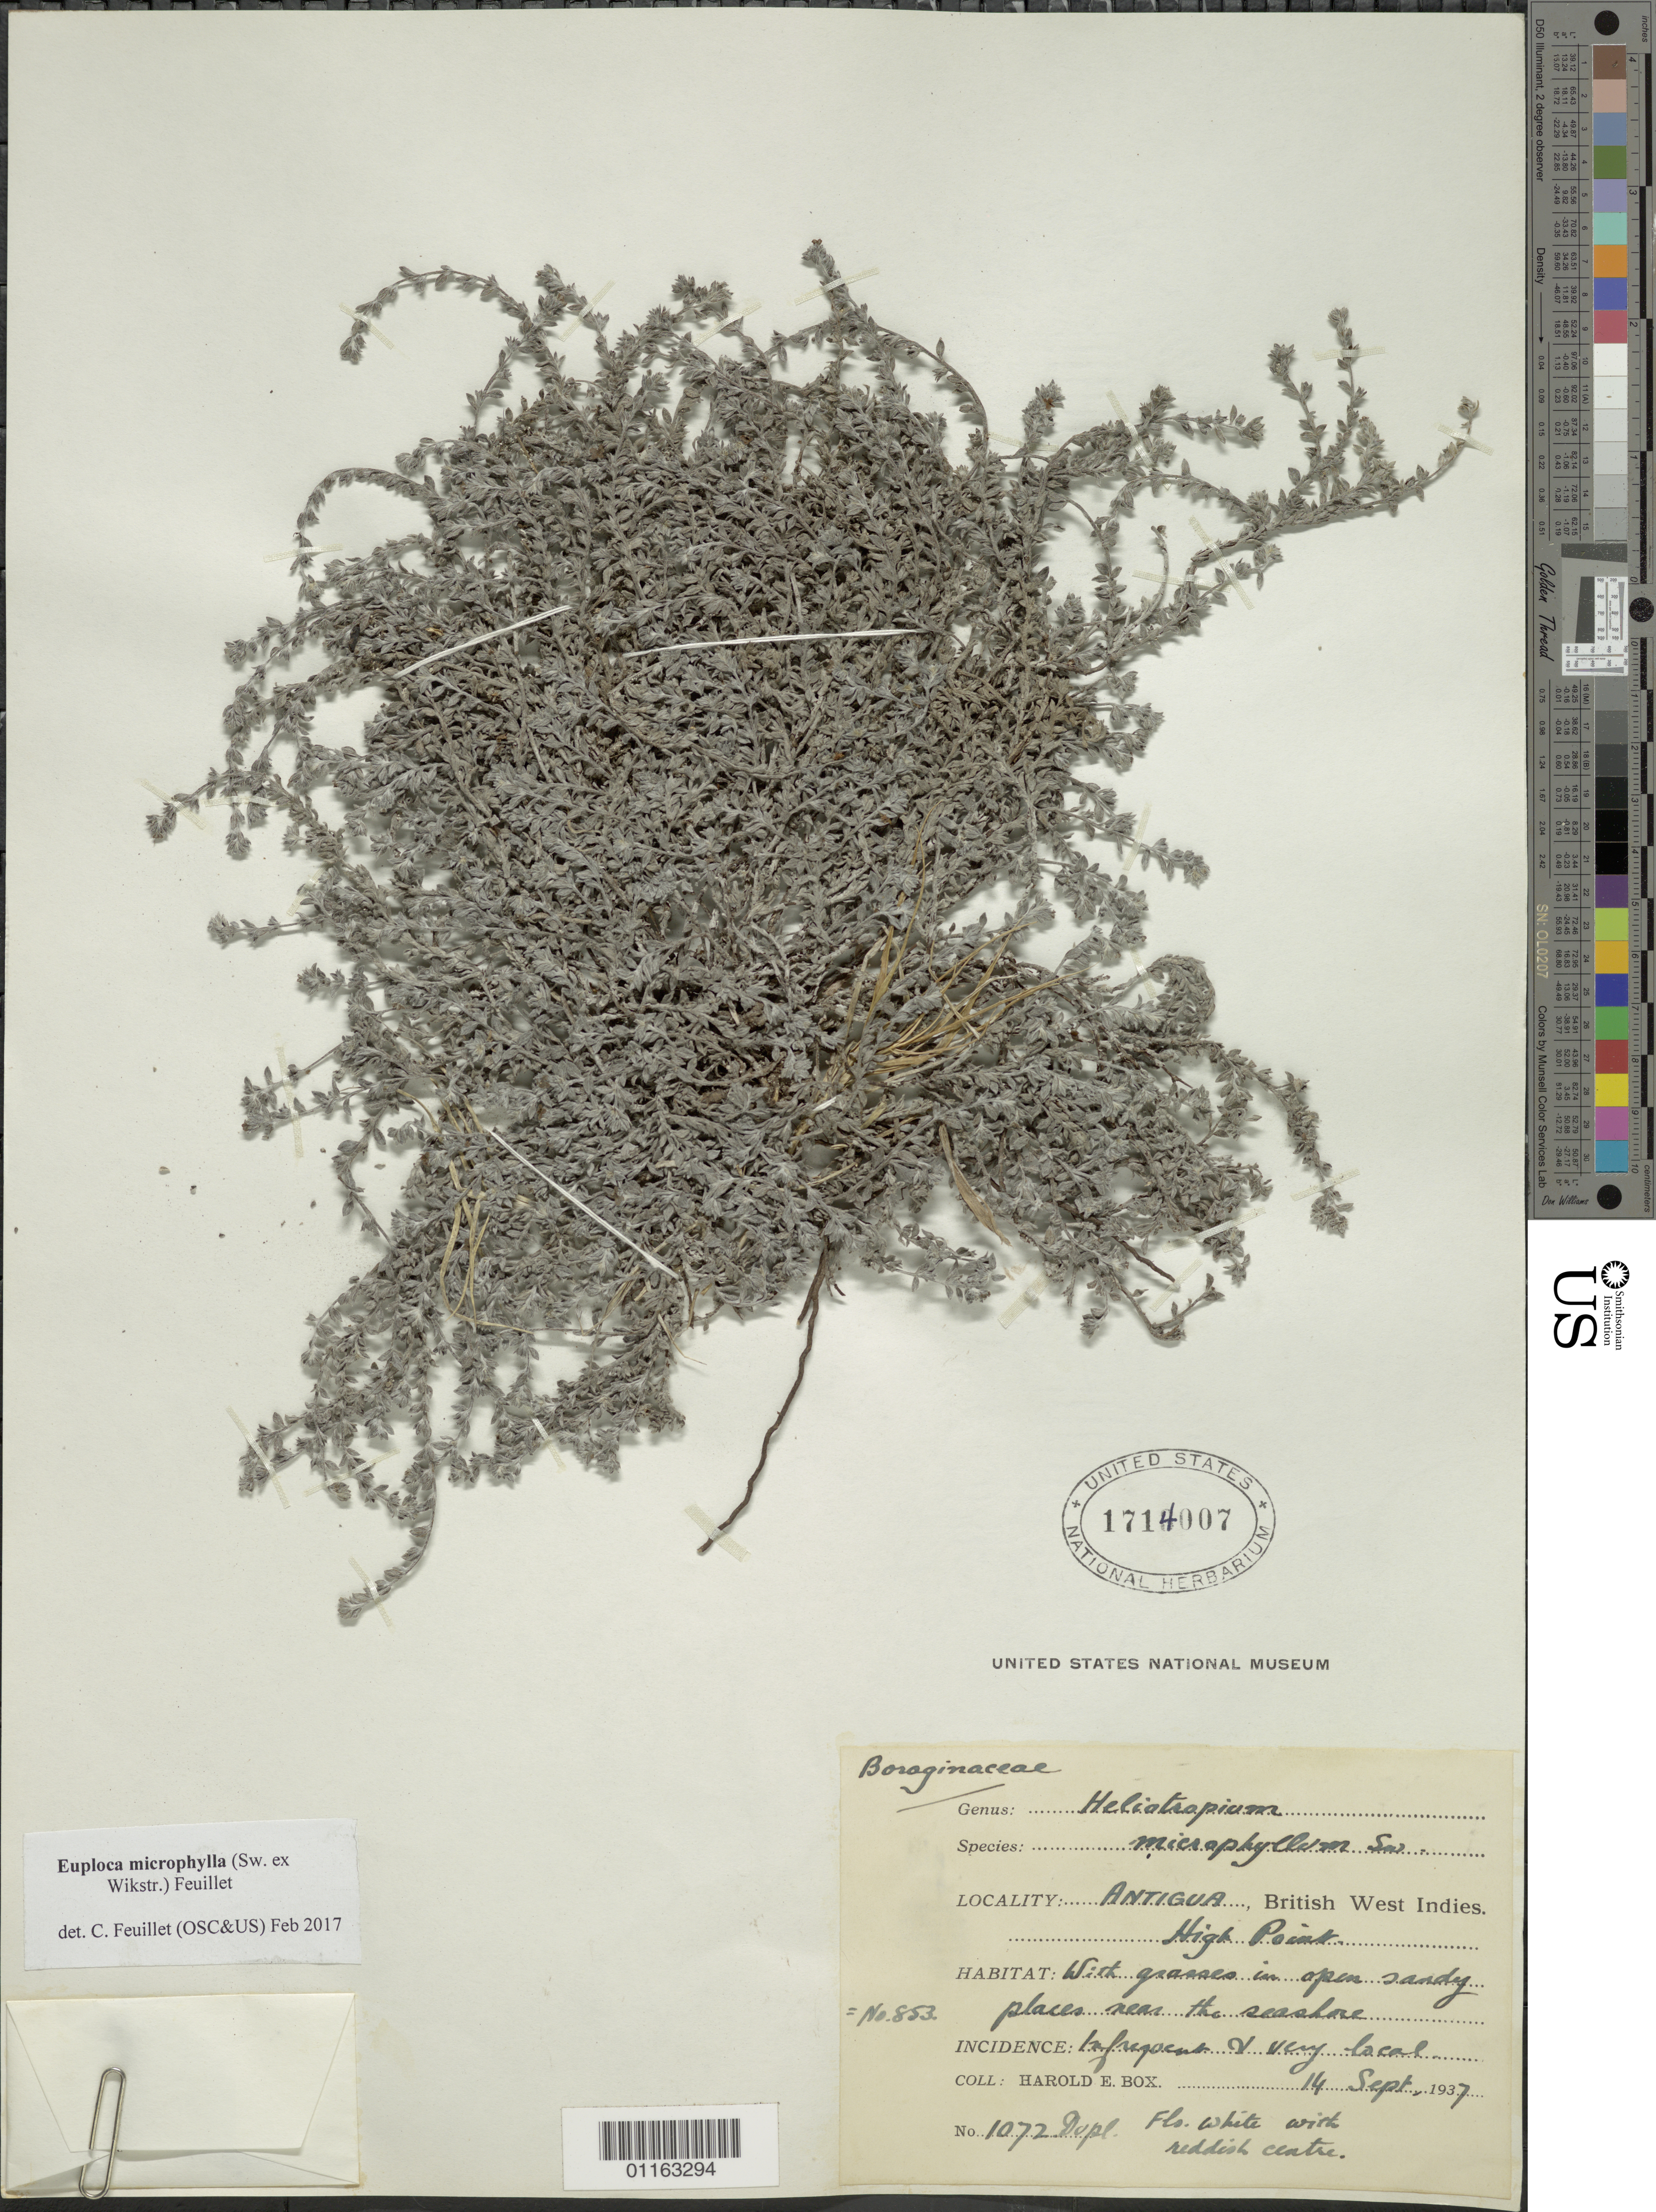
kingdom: Plantae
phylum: Tracheophyta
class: Magnoliopsida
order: Boraginales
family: Heliotropiaceae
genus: Euploca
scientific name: Euploca microphylla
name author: (Sw. & Wikstr.) Feuillet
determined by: Feuillet, C.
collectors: H. E. Box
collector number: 1072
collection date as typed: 14 Sep 1937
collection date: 1937-09-14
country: Antigua and Barbuda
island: Antigua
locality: High Point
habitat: With grasses in open sandy places near the seashore. Infrequent and very local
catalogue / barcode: US 1714007